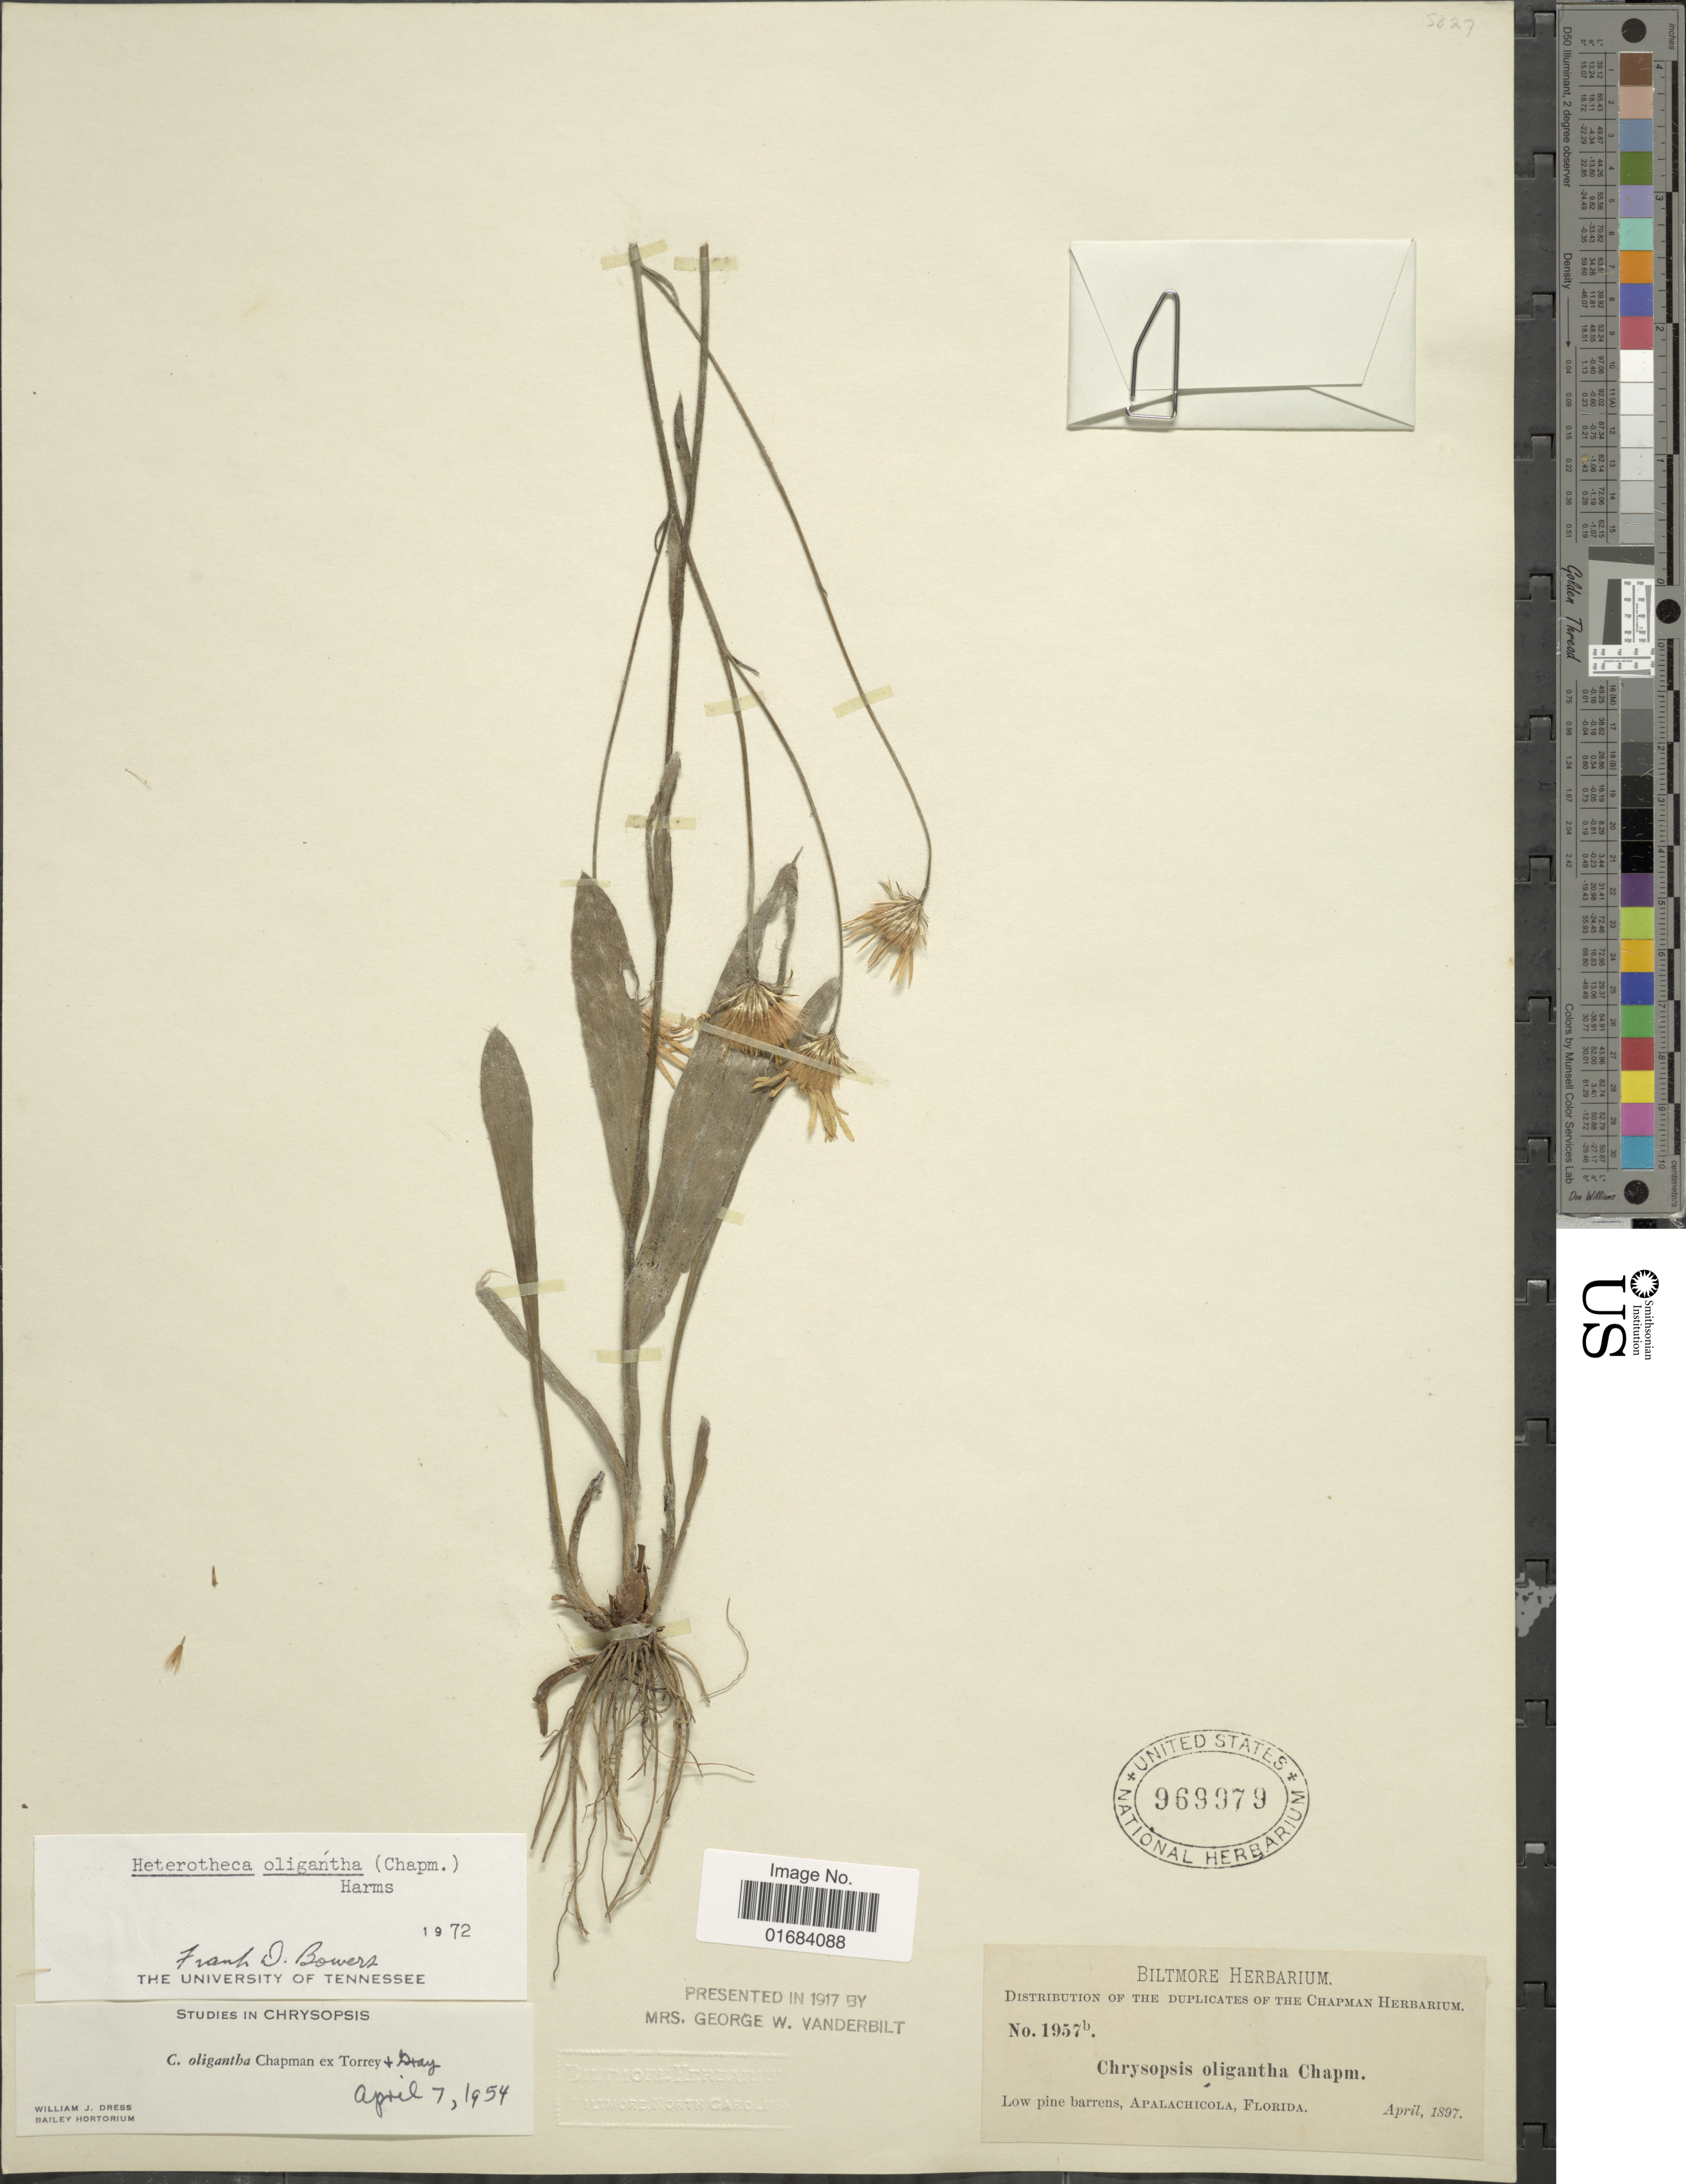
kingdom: Plantae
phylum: Tracheophyta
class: Magnoliopsida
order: Asterales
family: Asteraceae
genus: Pityopsis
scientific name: Pityopsis oligantha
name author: (Chapm. ex Torr. & A. Gray) Small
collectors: ex herb. Biltmore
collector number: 1957b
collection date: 1897-04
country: United States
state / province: Florida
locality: Low pine barrens, Apalachicola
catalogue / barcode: US 969979